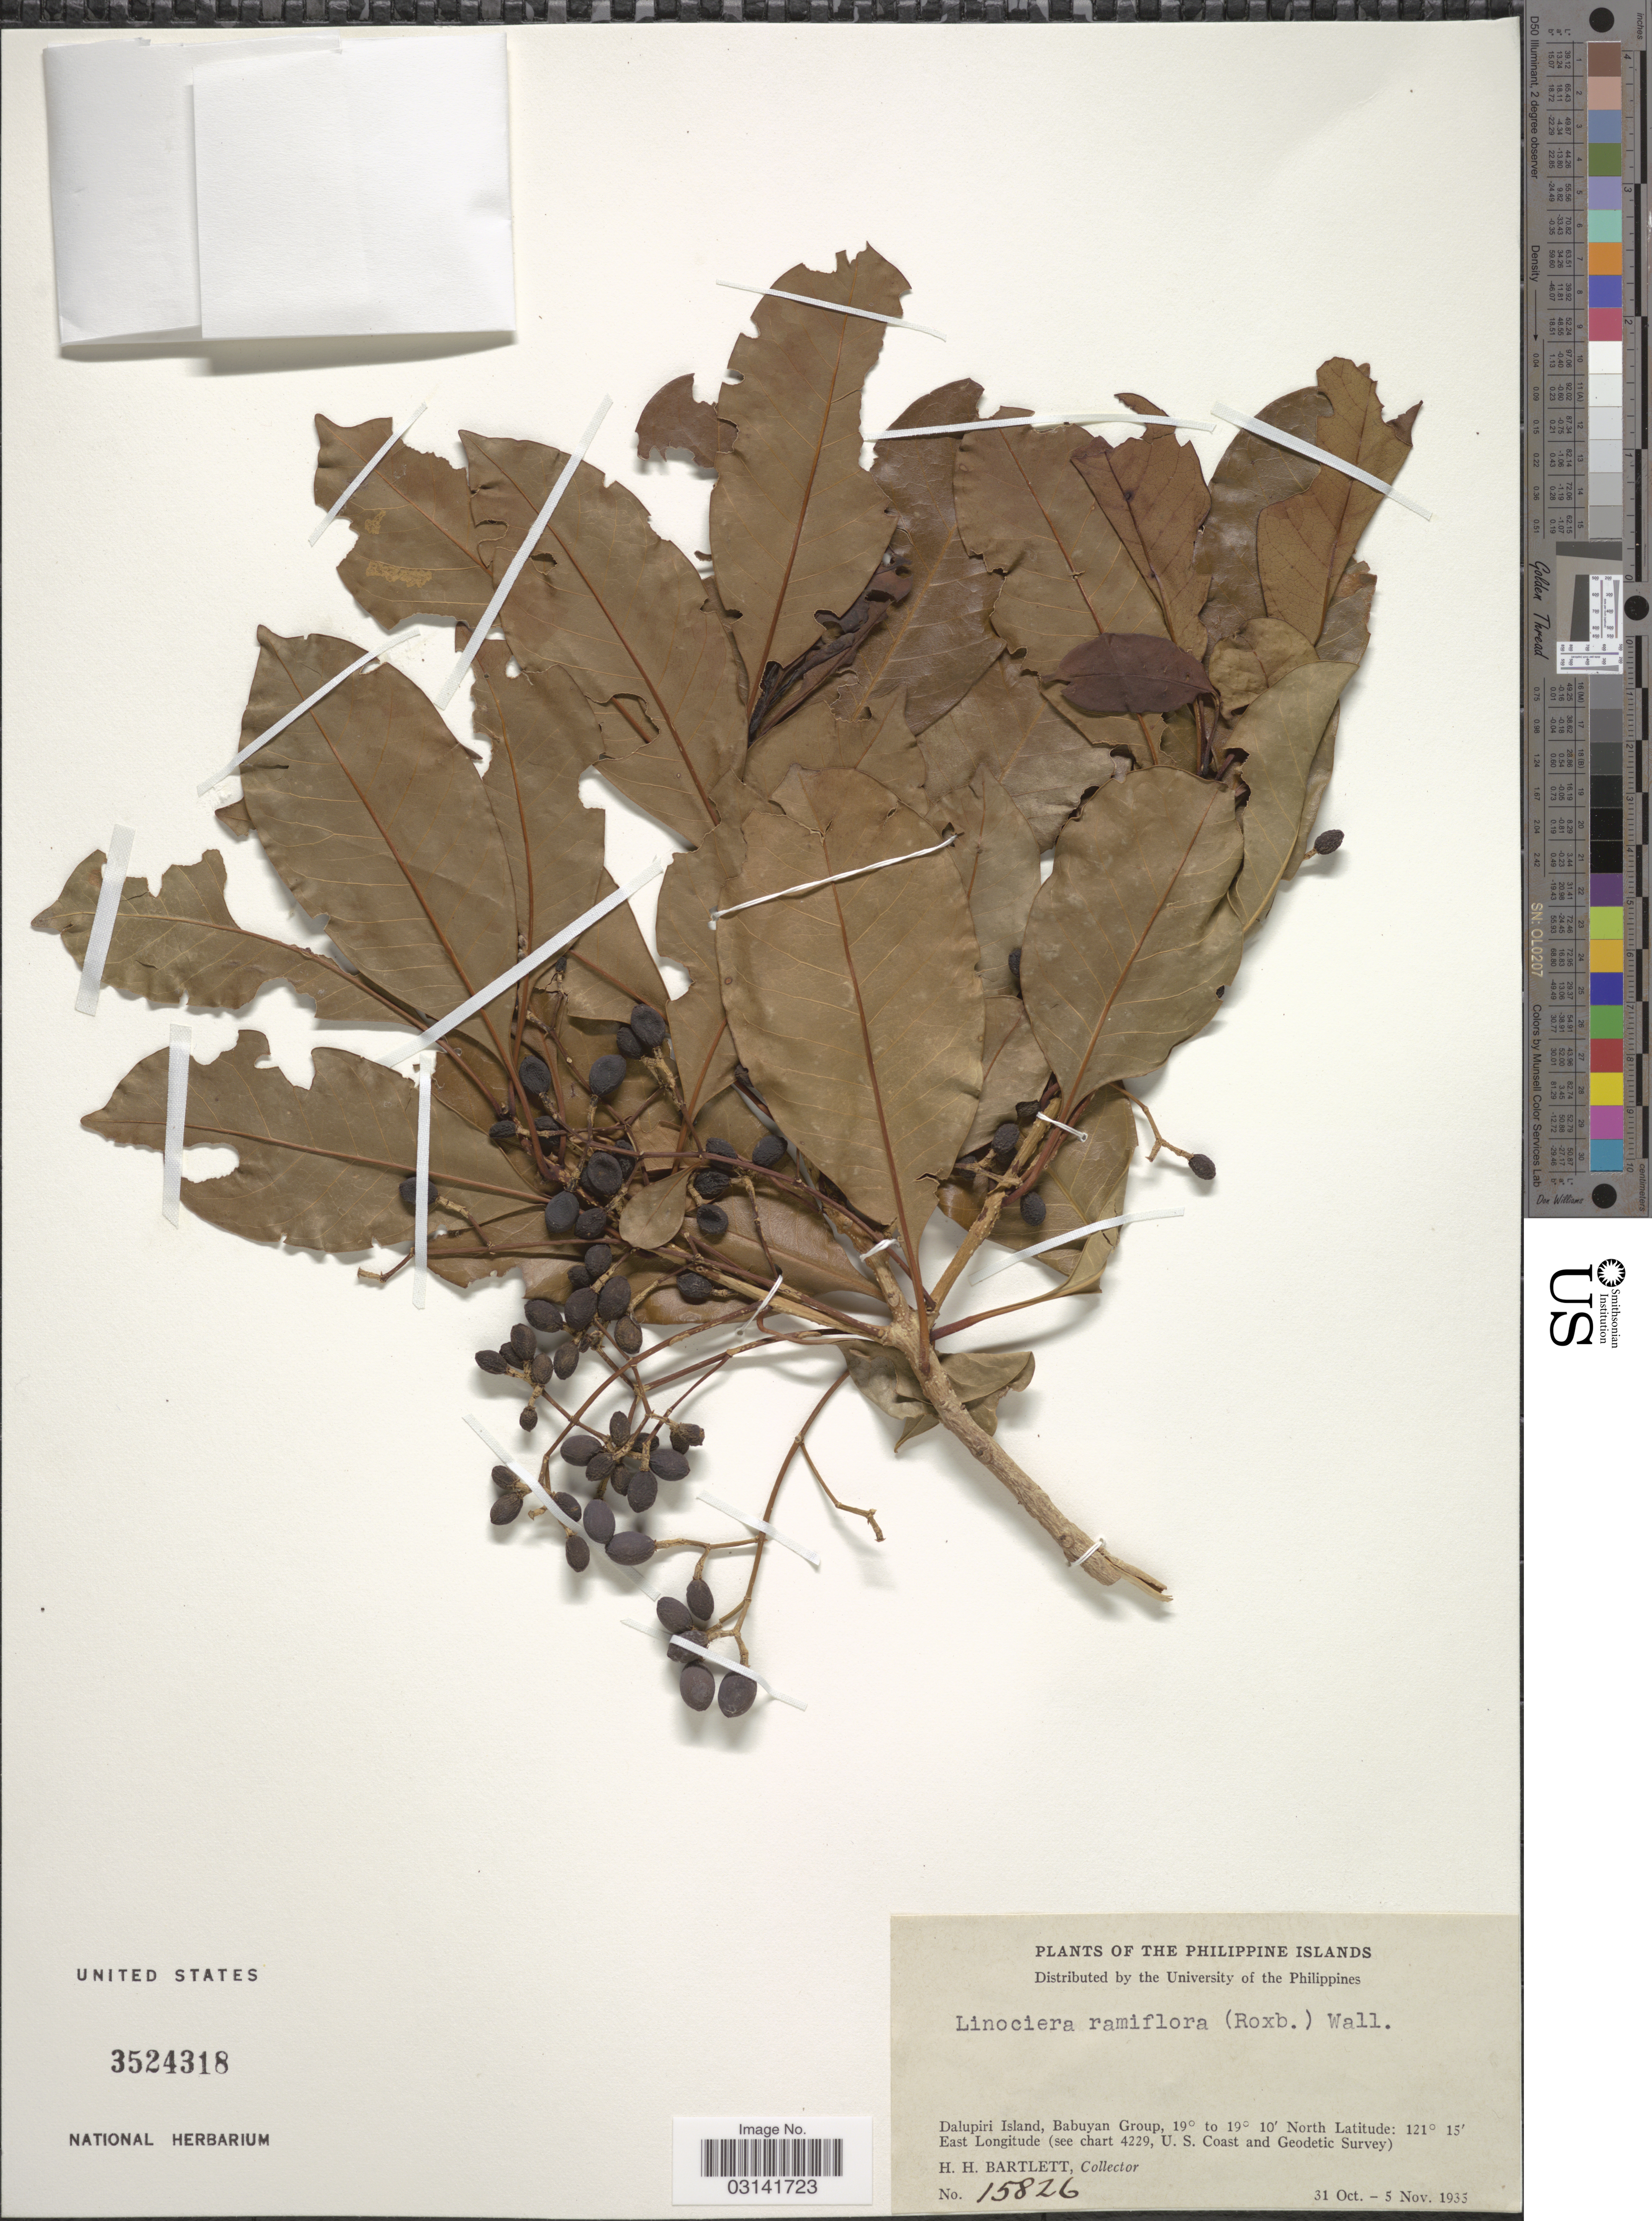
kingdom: Plantae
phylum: Tracheophyta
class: Magnoliopsida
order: Lamiales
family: Oleaceae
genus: Chionanthus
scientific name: Chionanthus ramiflorus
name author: Roxb.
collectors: H. H. Bartlett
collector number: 15826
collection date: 1935-10-31/1935-11-05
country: Philippines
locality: Dalupiri Island, Babuyan Group.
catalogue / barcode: US 3524318